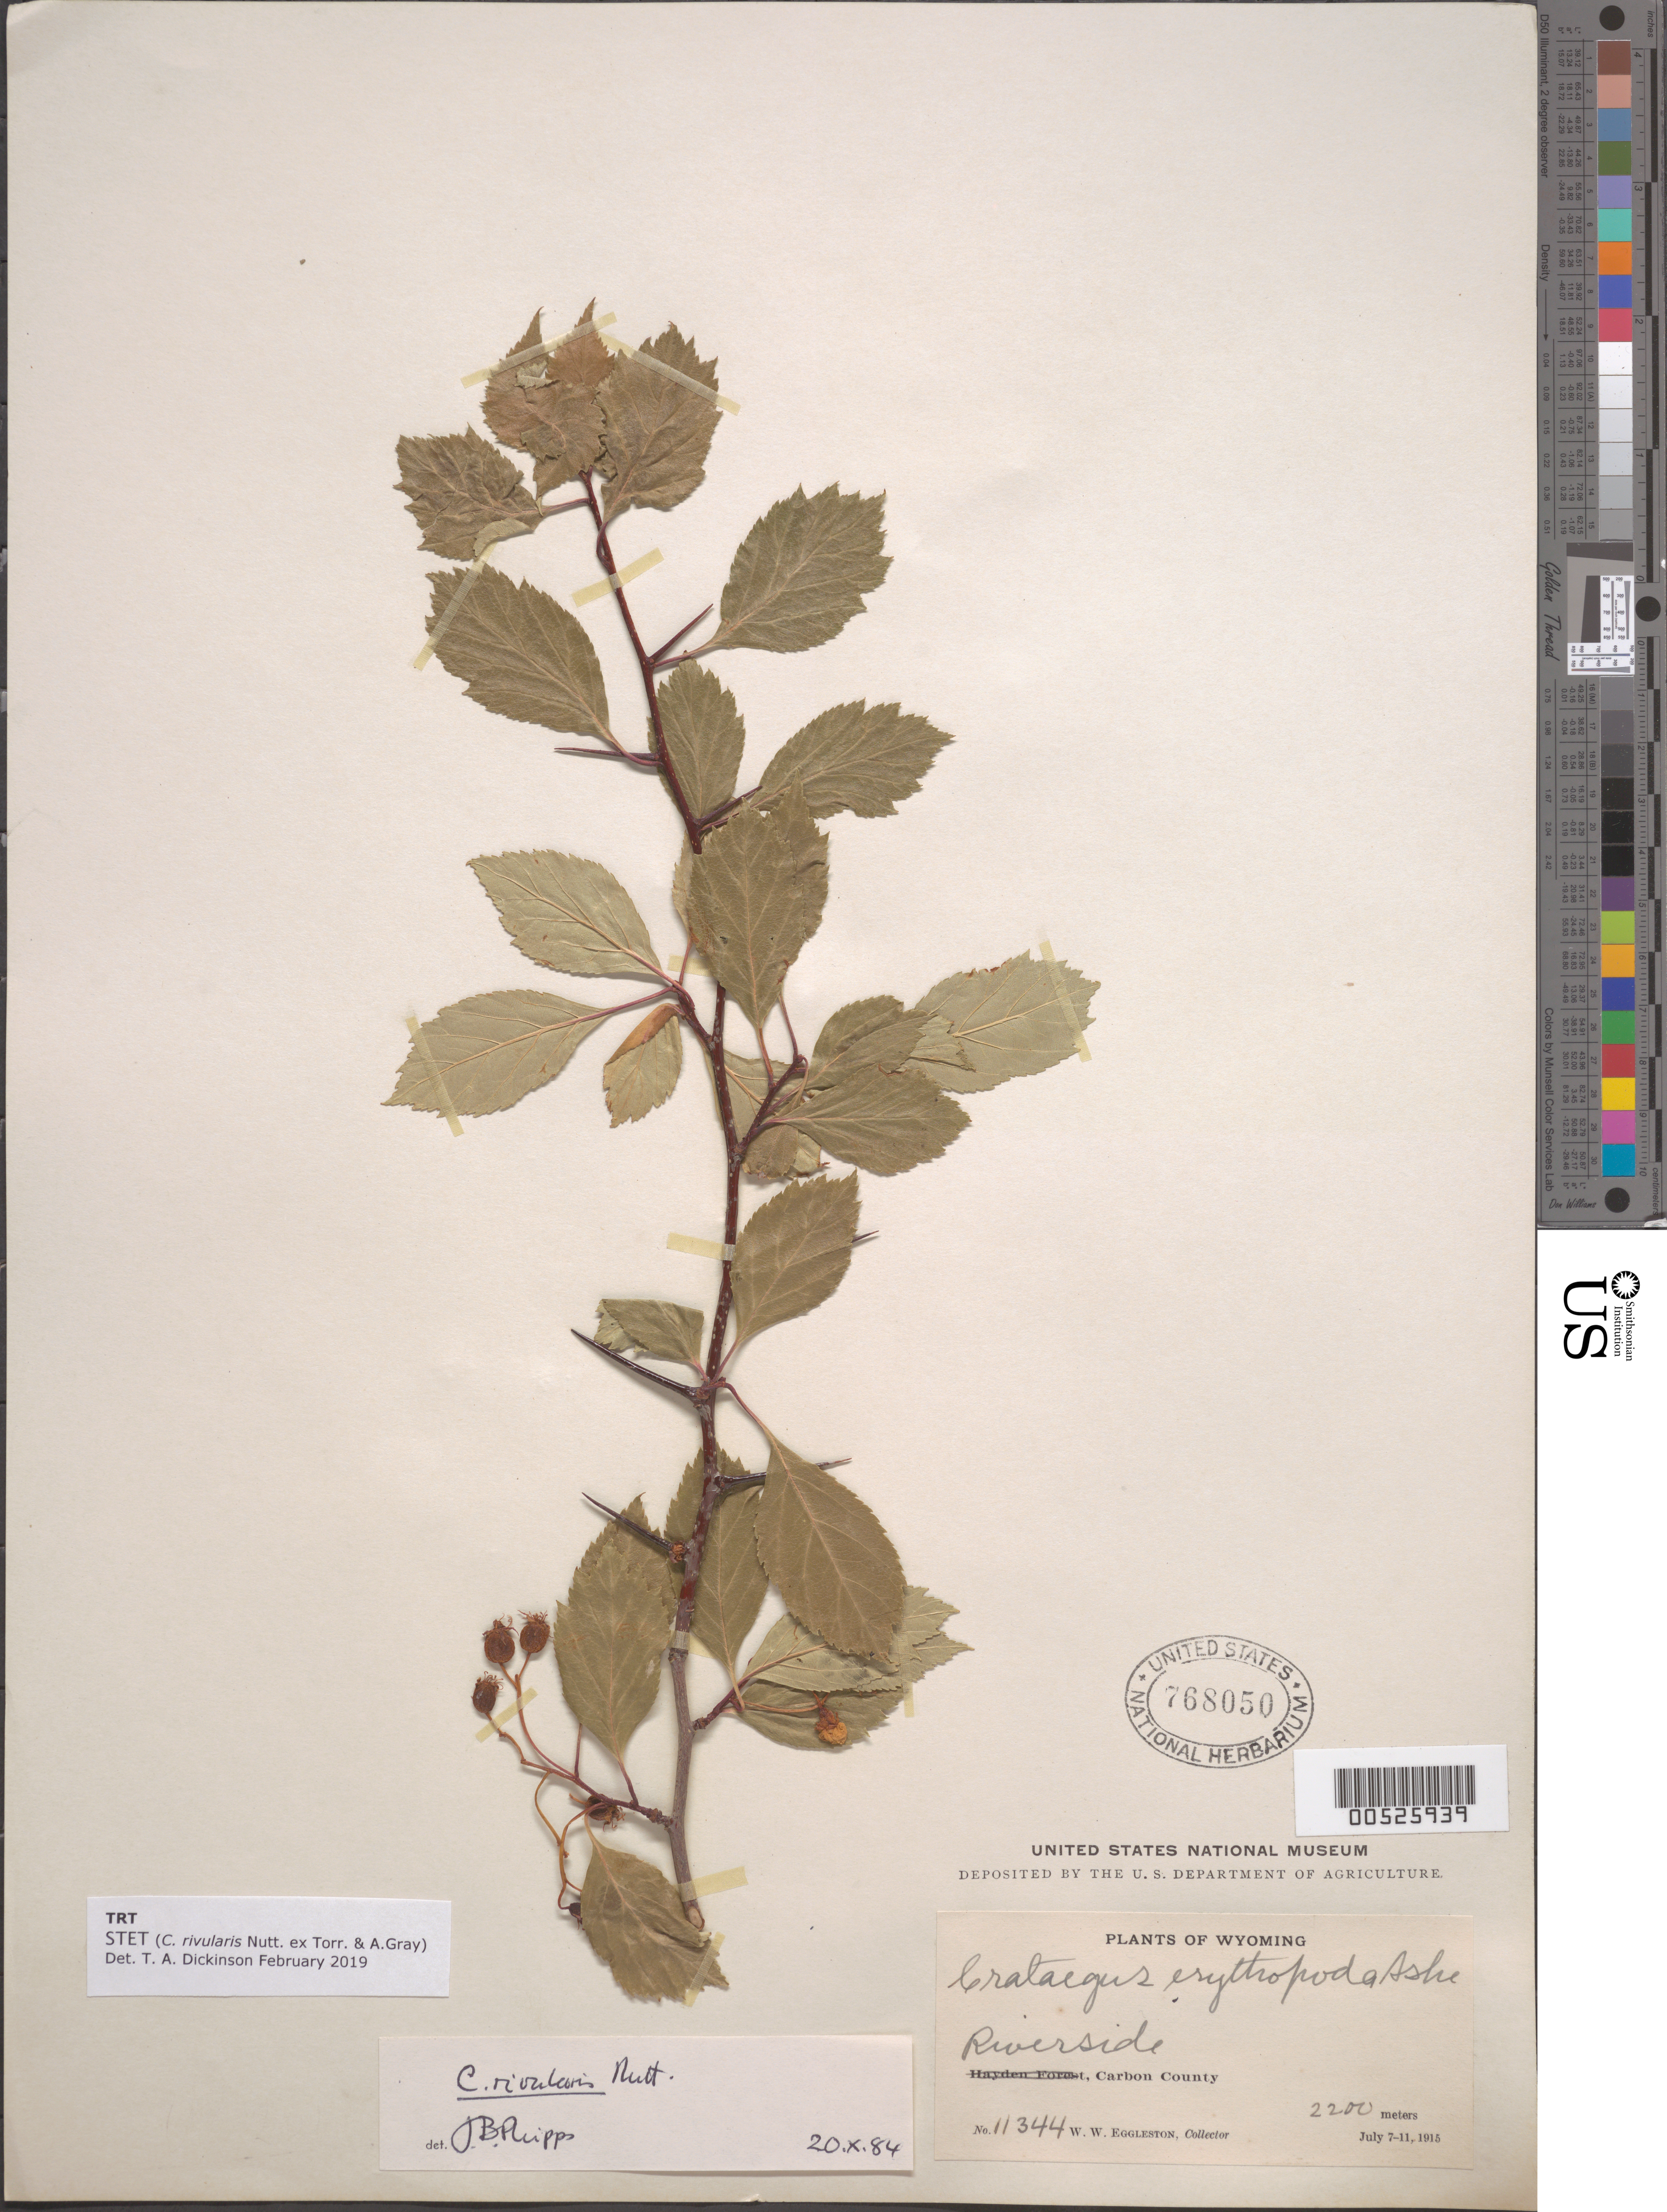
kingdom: Plantae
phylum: Tracheophyta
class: Magnoliopsida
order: Rosales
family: Rosaceae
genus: Crataegus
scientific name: Crataegus rivularis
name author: Nutt.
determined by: Phipps, James B., (UWO), University of Western Ontario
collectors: W. W. Eggleston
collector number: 11344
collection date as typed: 07 Jul 1915 to 11 Jul 1915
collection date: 1915-07-07/1915-07-11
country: United States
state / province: Wyoming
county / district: Carbon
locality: Riverside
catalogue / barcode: US 768050